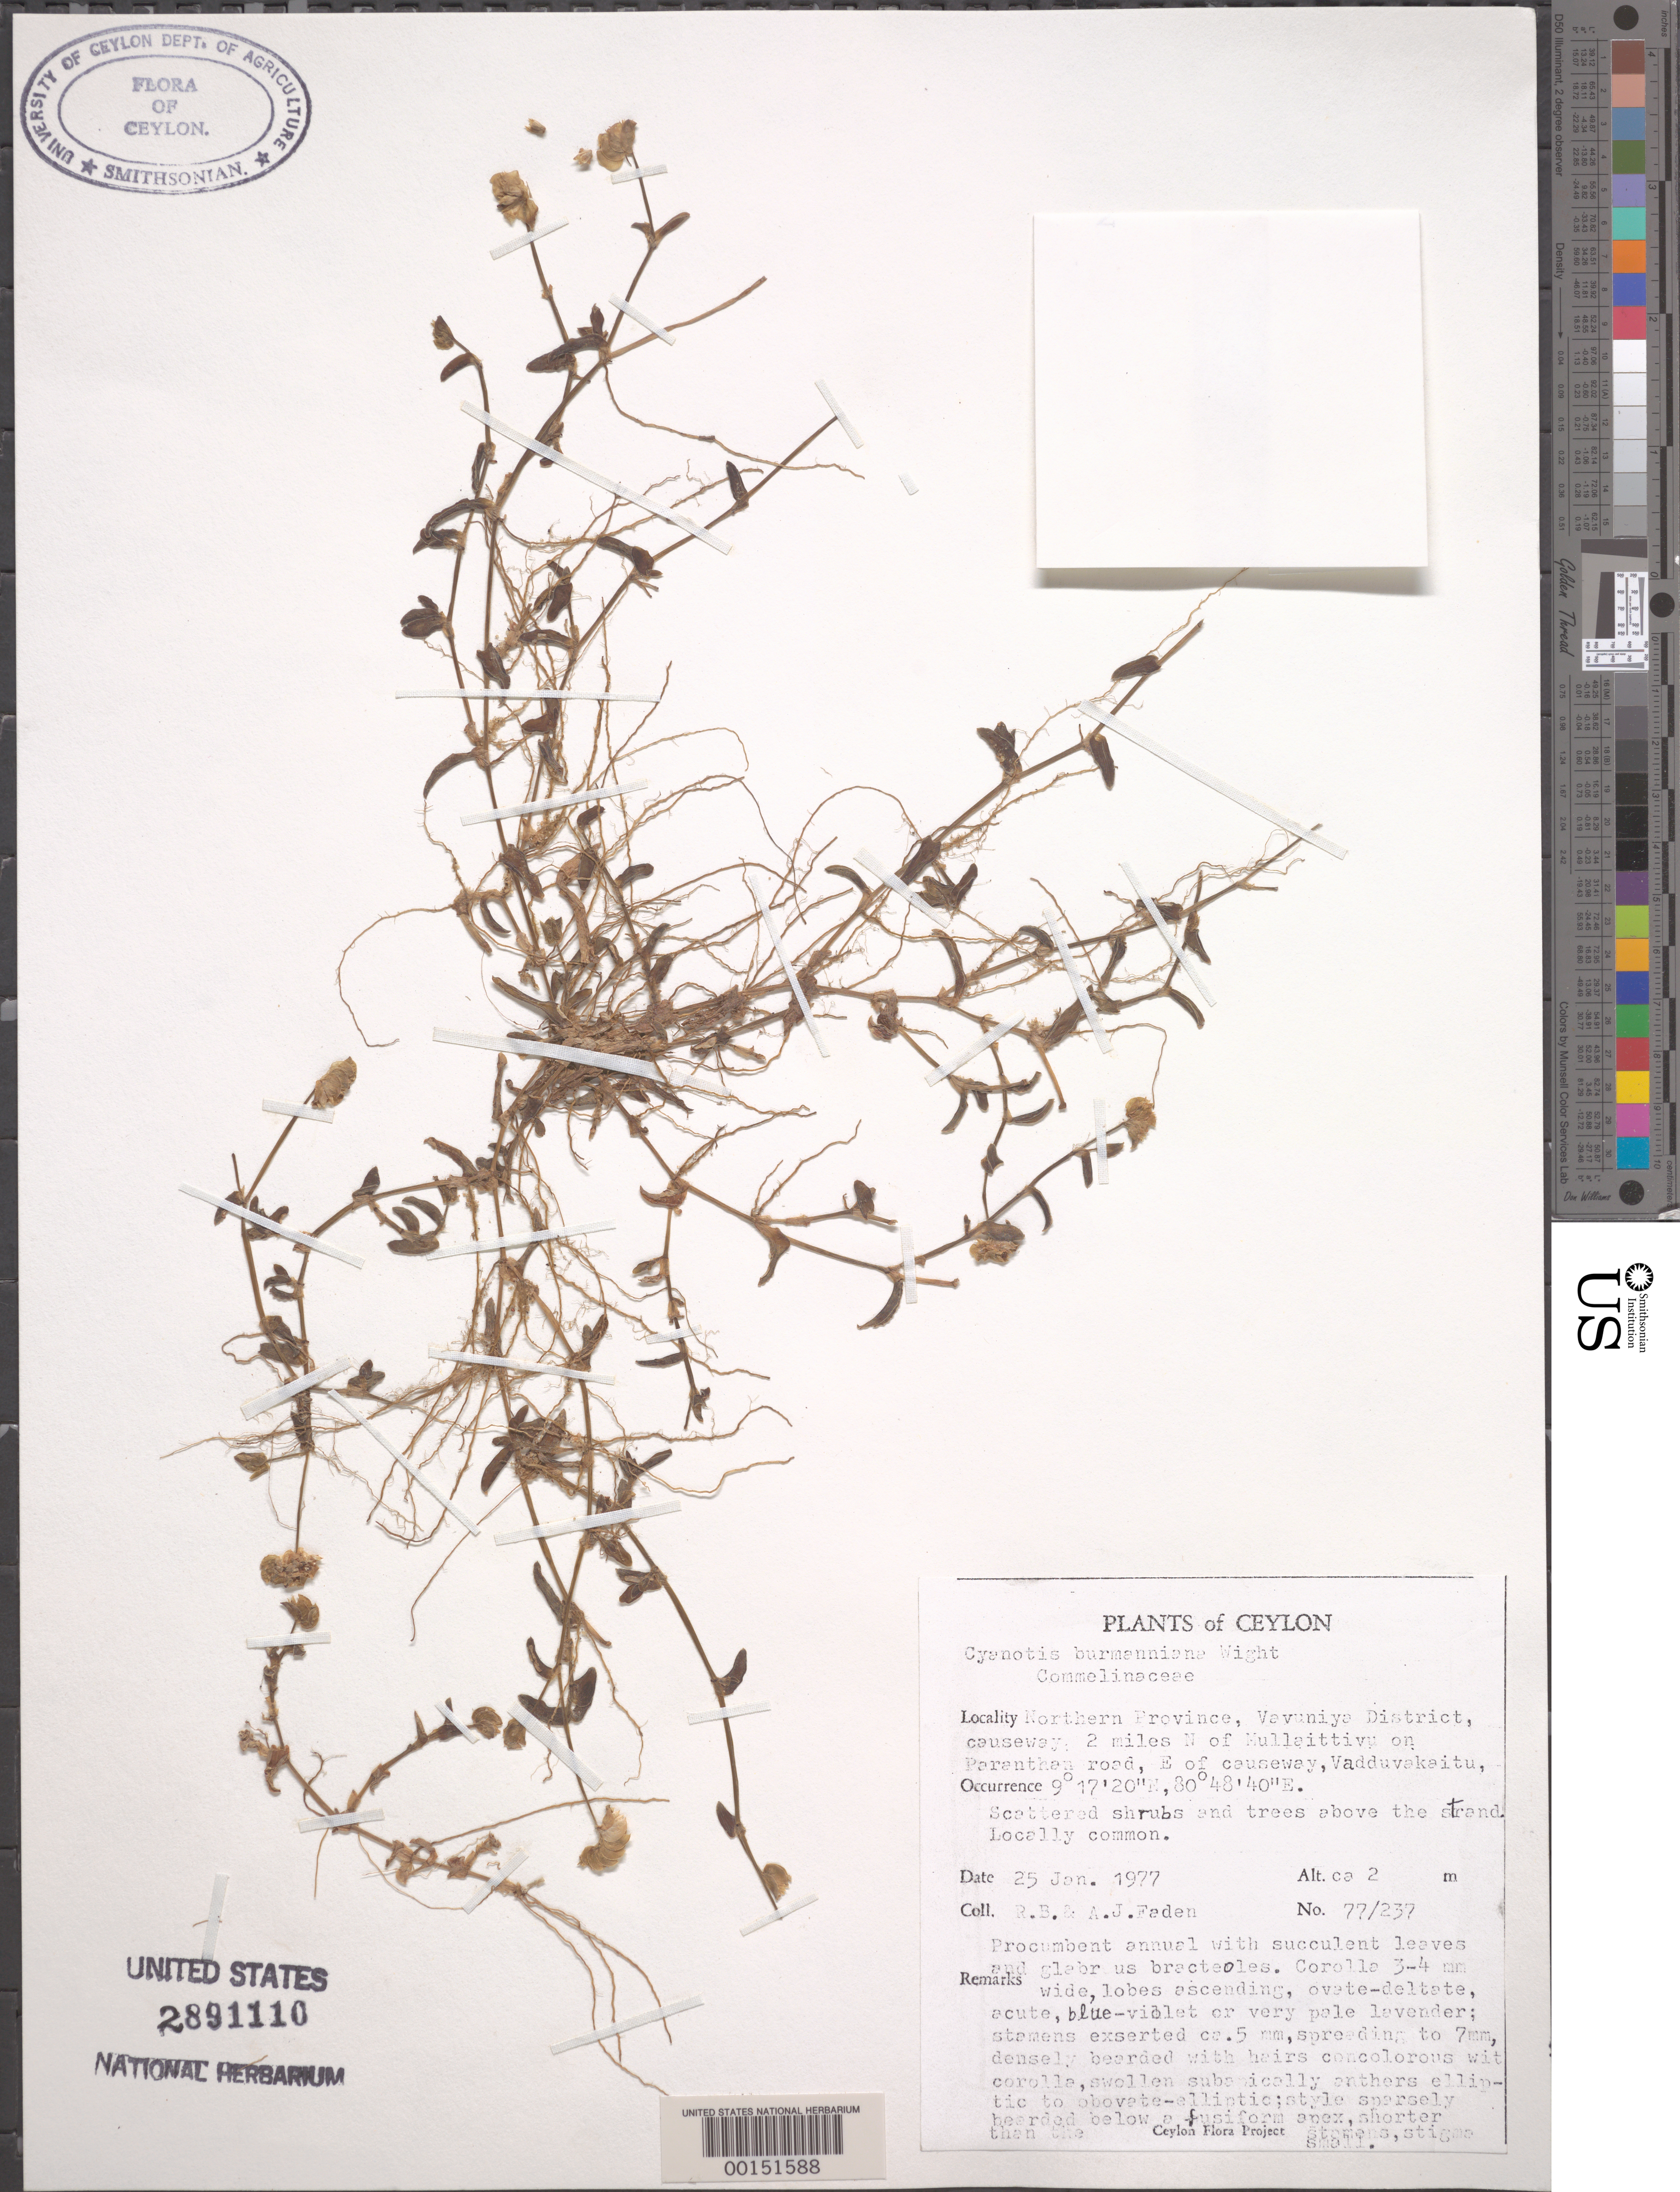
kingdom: Plantae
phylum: Tracheophyta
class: Liliopsida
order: Commelinales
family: Commelinaceae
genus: Cyanotis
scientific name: Cyanotis burmanniana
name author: Wight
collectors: R. B. Faden & A. J. Faden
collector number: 77/237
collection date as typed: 25 Jan 1977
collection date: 1977-01-25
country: Sri Lanka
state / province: Northern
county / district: Vavuniya Dist.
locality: N of mullaittivu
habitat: Causeway; scattered shrubs above the strand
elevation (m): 2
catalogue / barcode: US 2891110